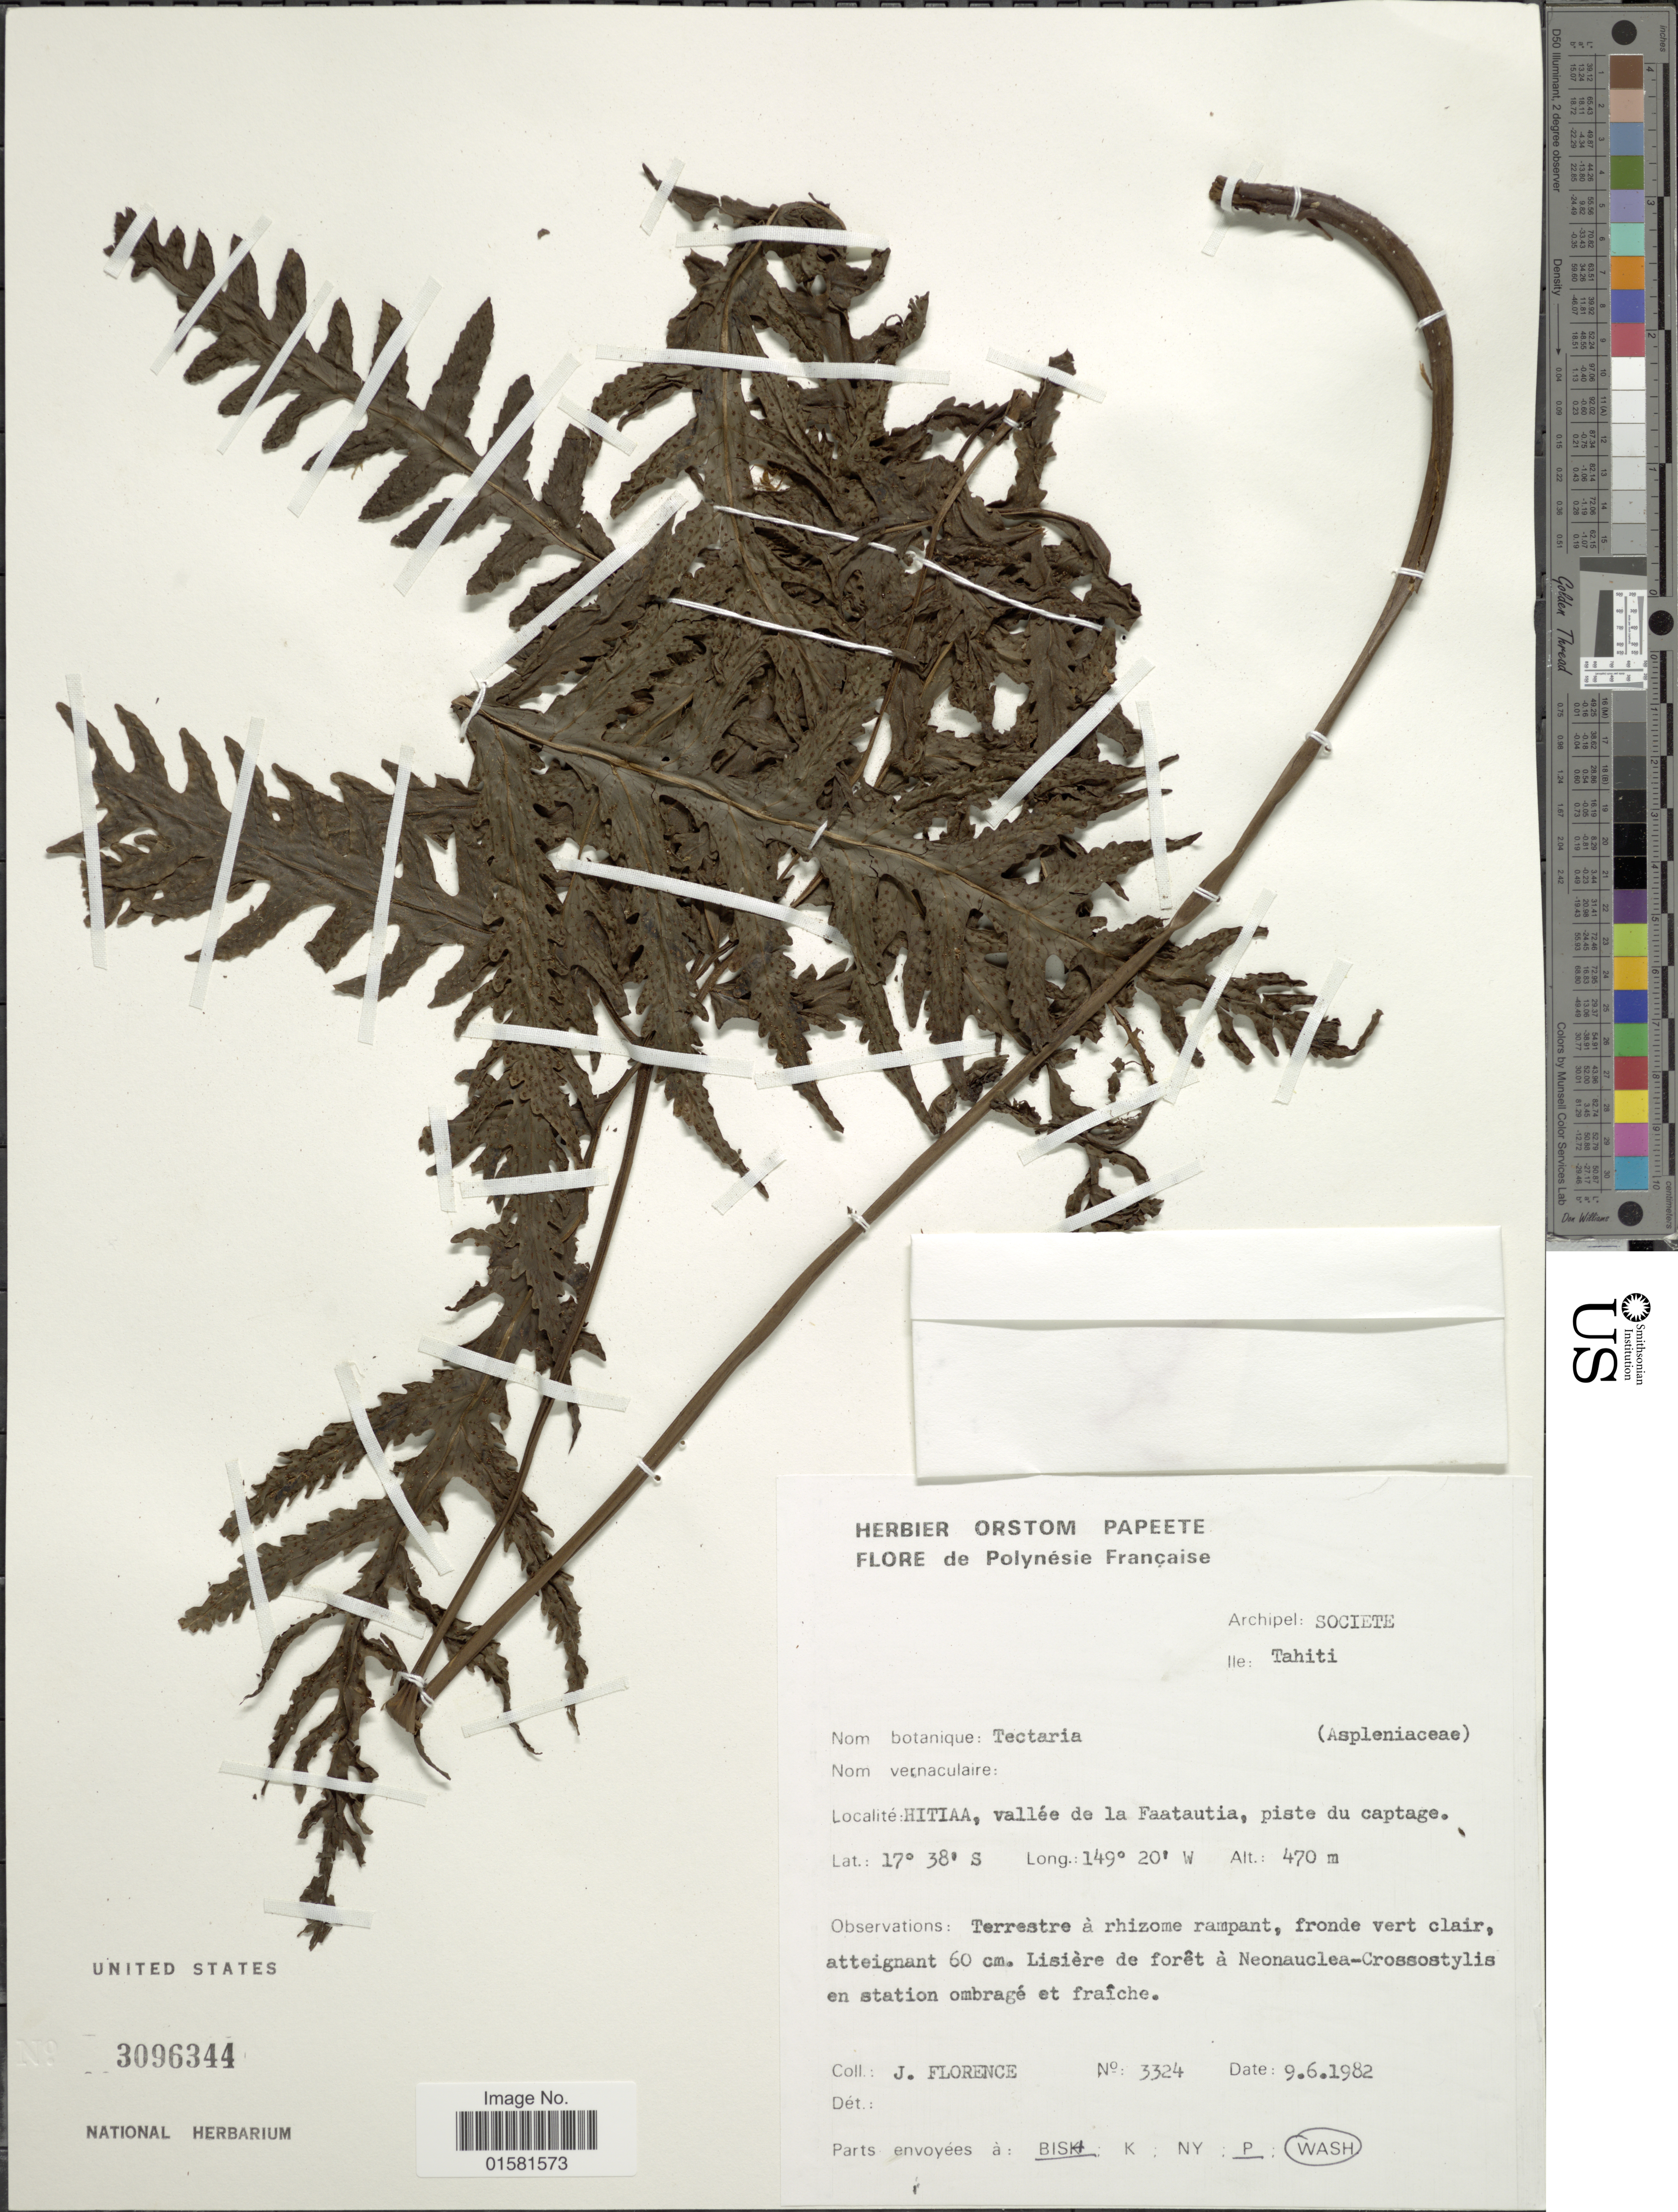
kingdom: Plantae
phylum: Tracheophyta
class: Polypodiopsida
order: Polypodiales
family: Tectariaceae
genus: Tectaria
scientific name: Tectaria hymenodes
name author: (Mett. ex Kuhn) J.W. Moore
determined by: Florence, J.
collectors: J. Florence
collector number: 3324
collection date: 1982-06-09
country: French Polynesia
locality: Archipel Societe, Ile Tahiti, Hitiaa, vallee de la Faatautia, piste du captage, Lisiere de foret a Neonauclea-Crossostylis en station ombrage et fraiche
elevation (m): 470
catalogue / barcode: US 3096344